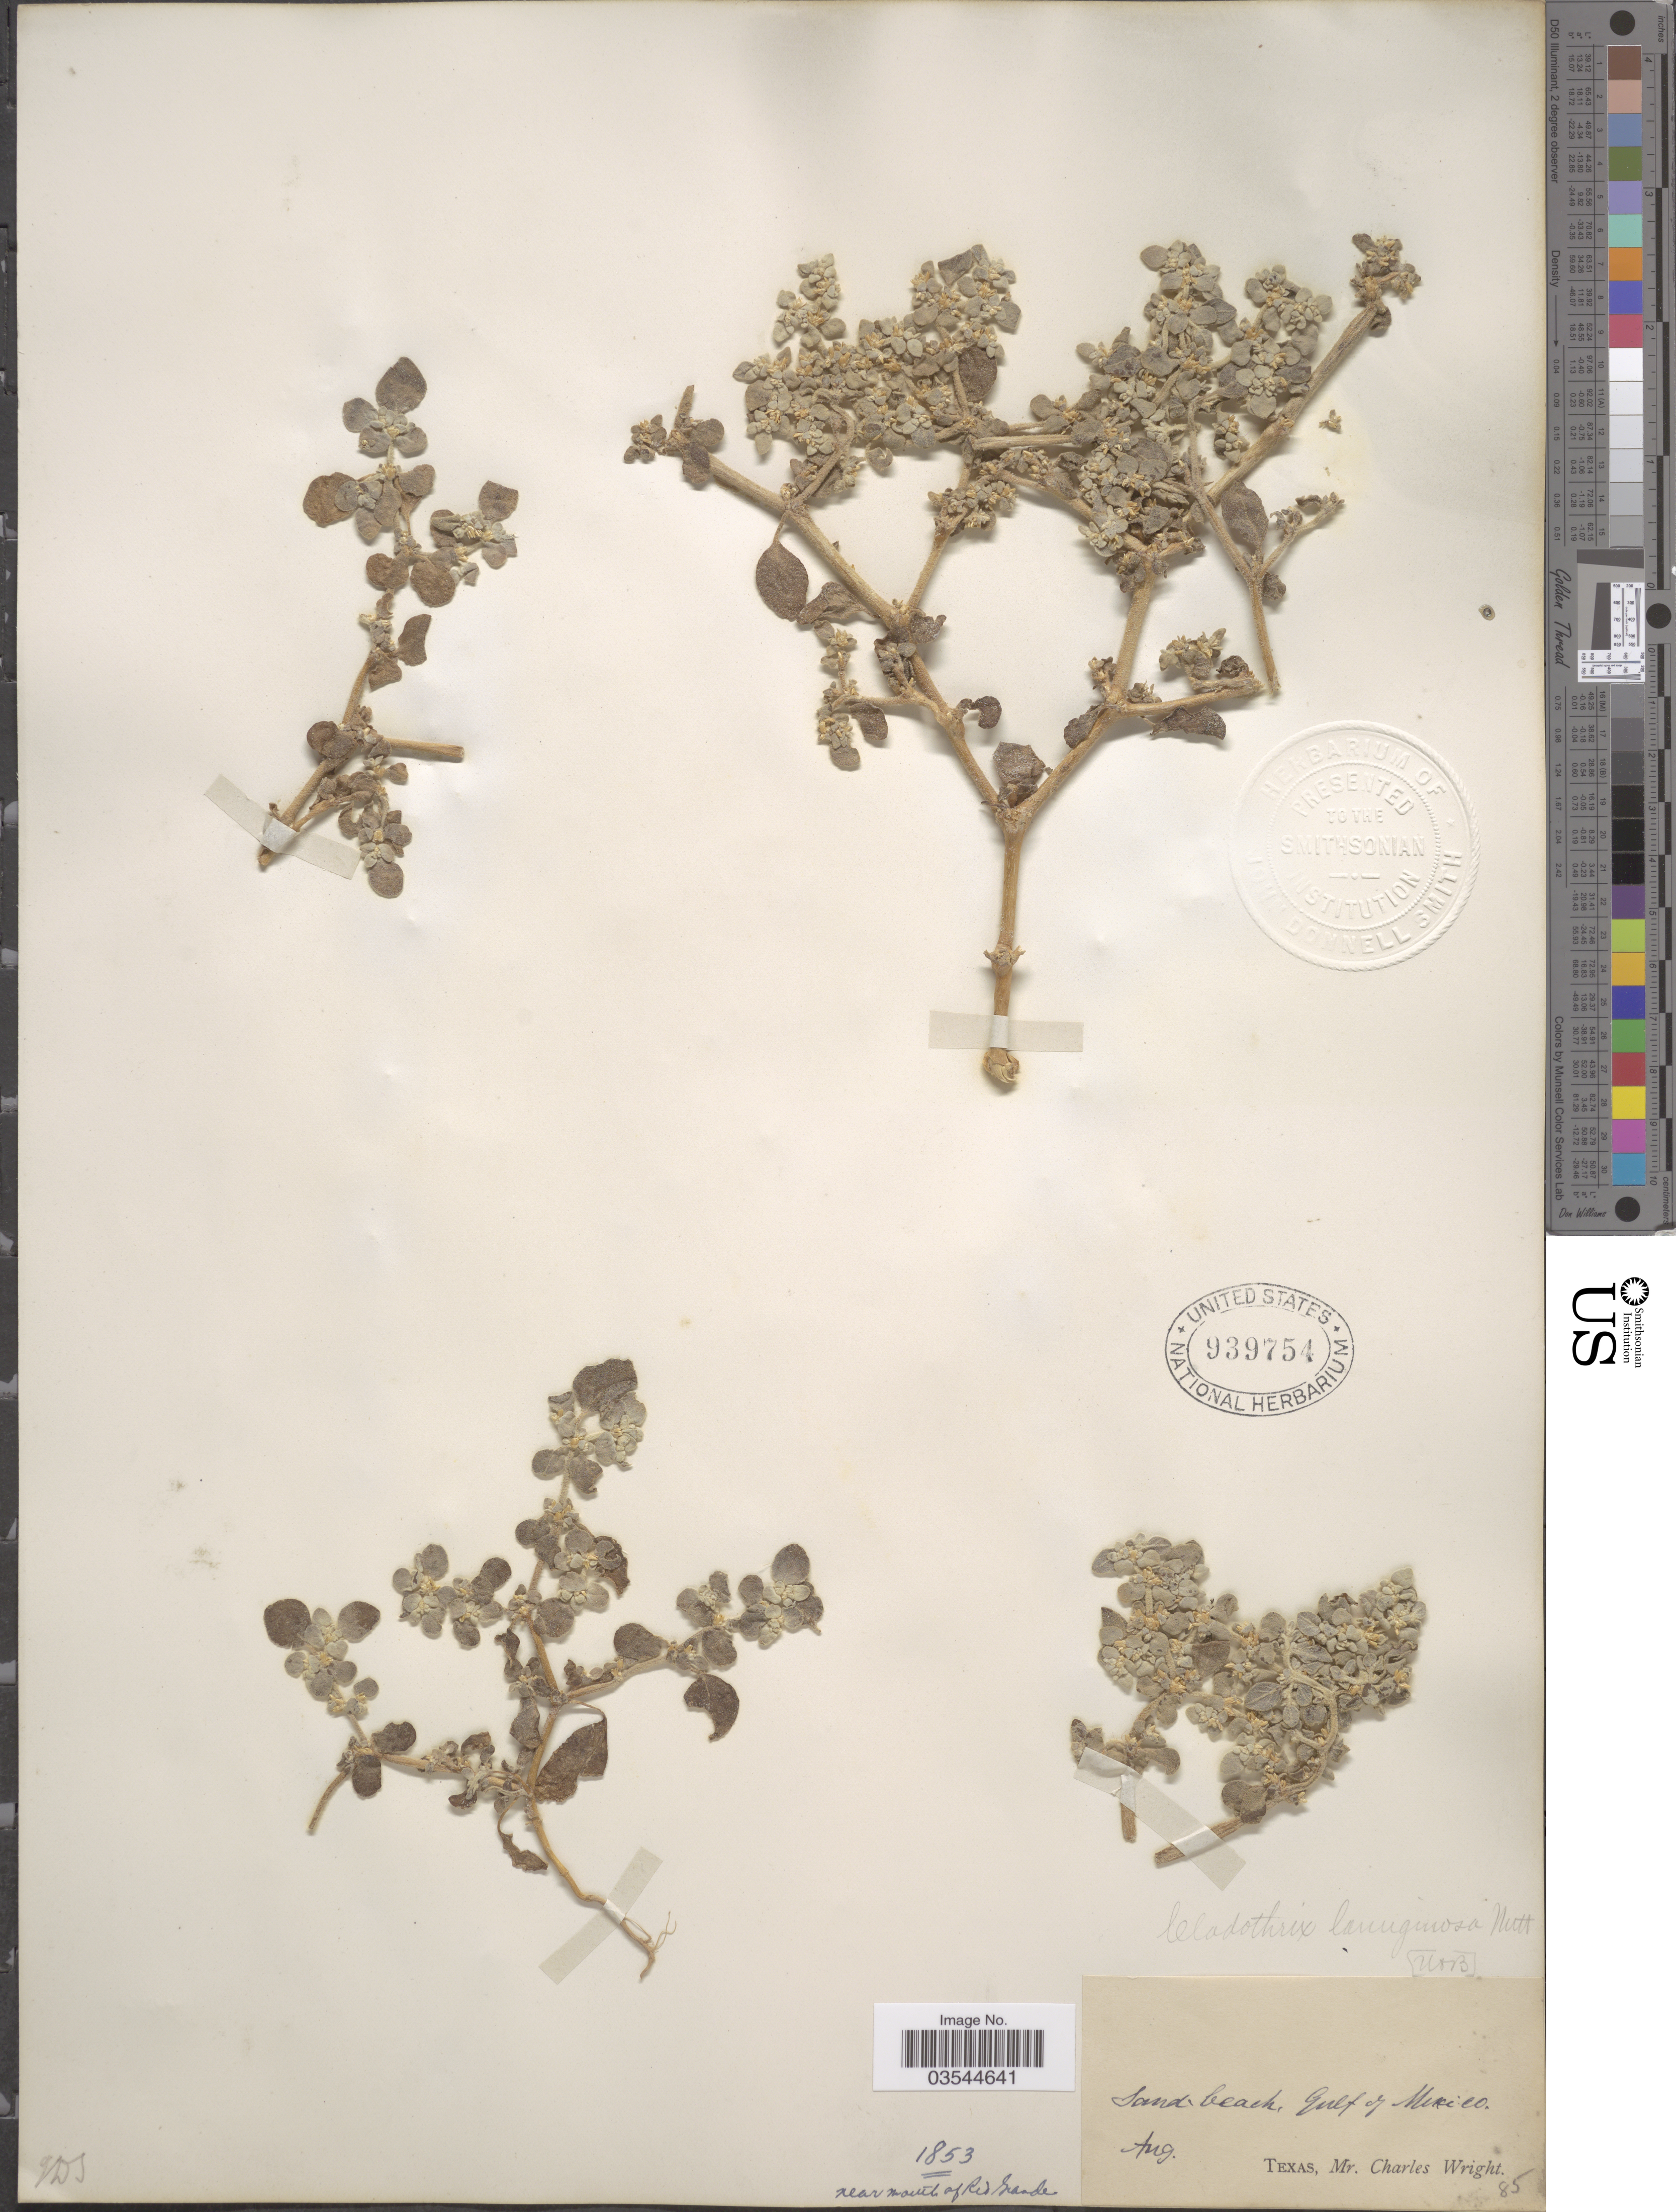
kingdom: Plantae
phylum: Tracheophyta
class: Magnoliopsida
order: Caryophyllales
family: Amaranthaceae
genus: Tidestromia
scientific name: Tidestromia lanuginosa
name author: (Nutt.) Standl.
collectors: C. Wright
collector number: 85?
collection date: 1853-08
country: Mexico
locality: Sand-beach, Gulf of Mexico. Near mouth of Rio Grande.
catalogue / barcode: US 939754